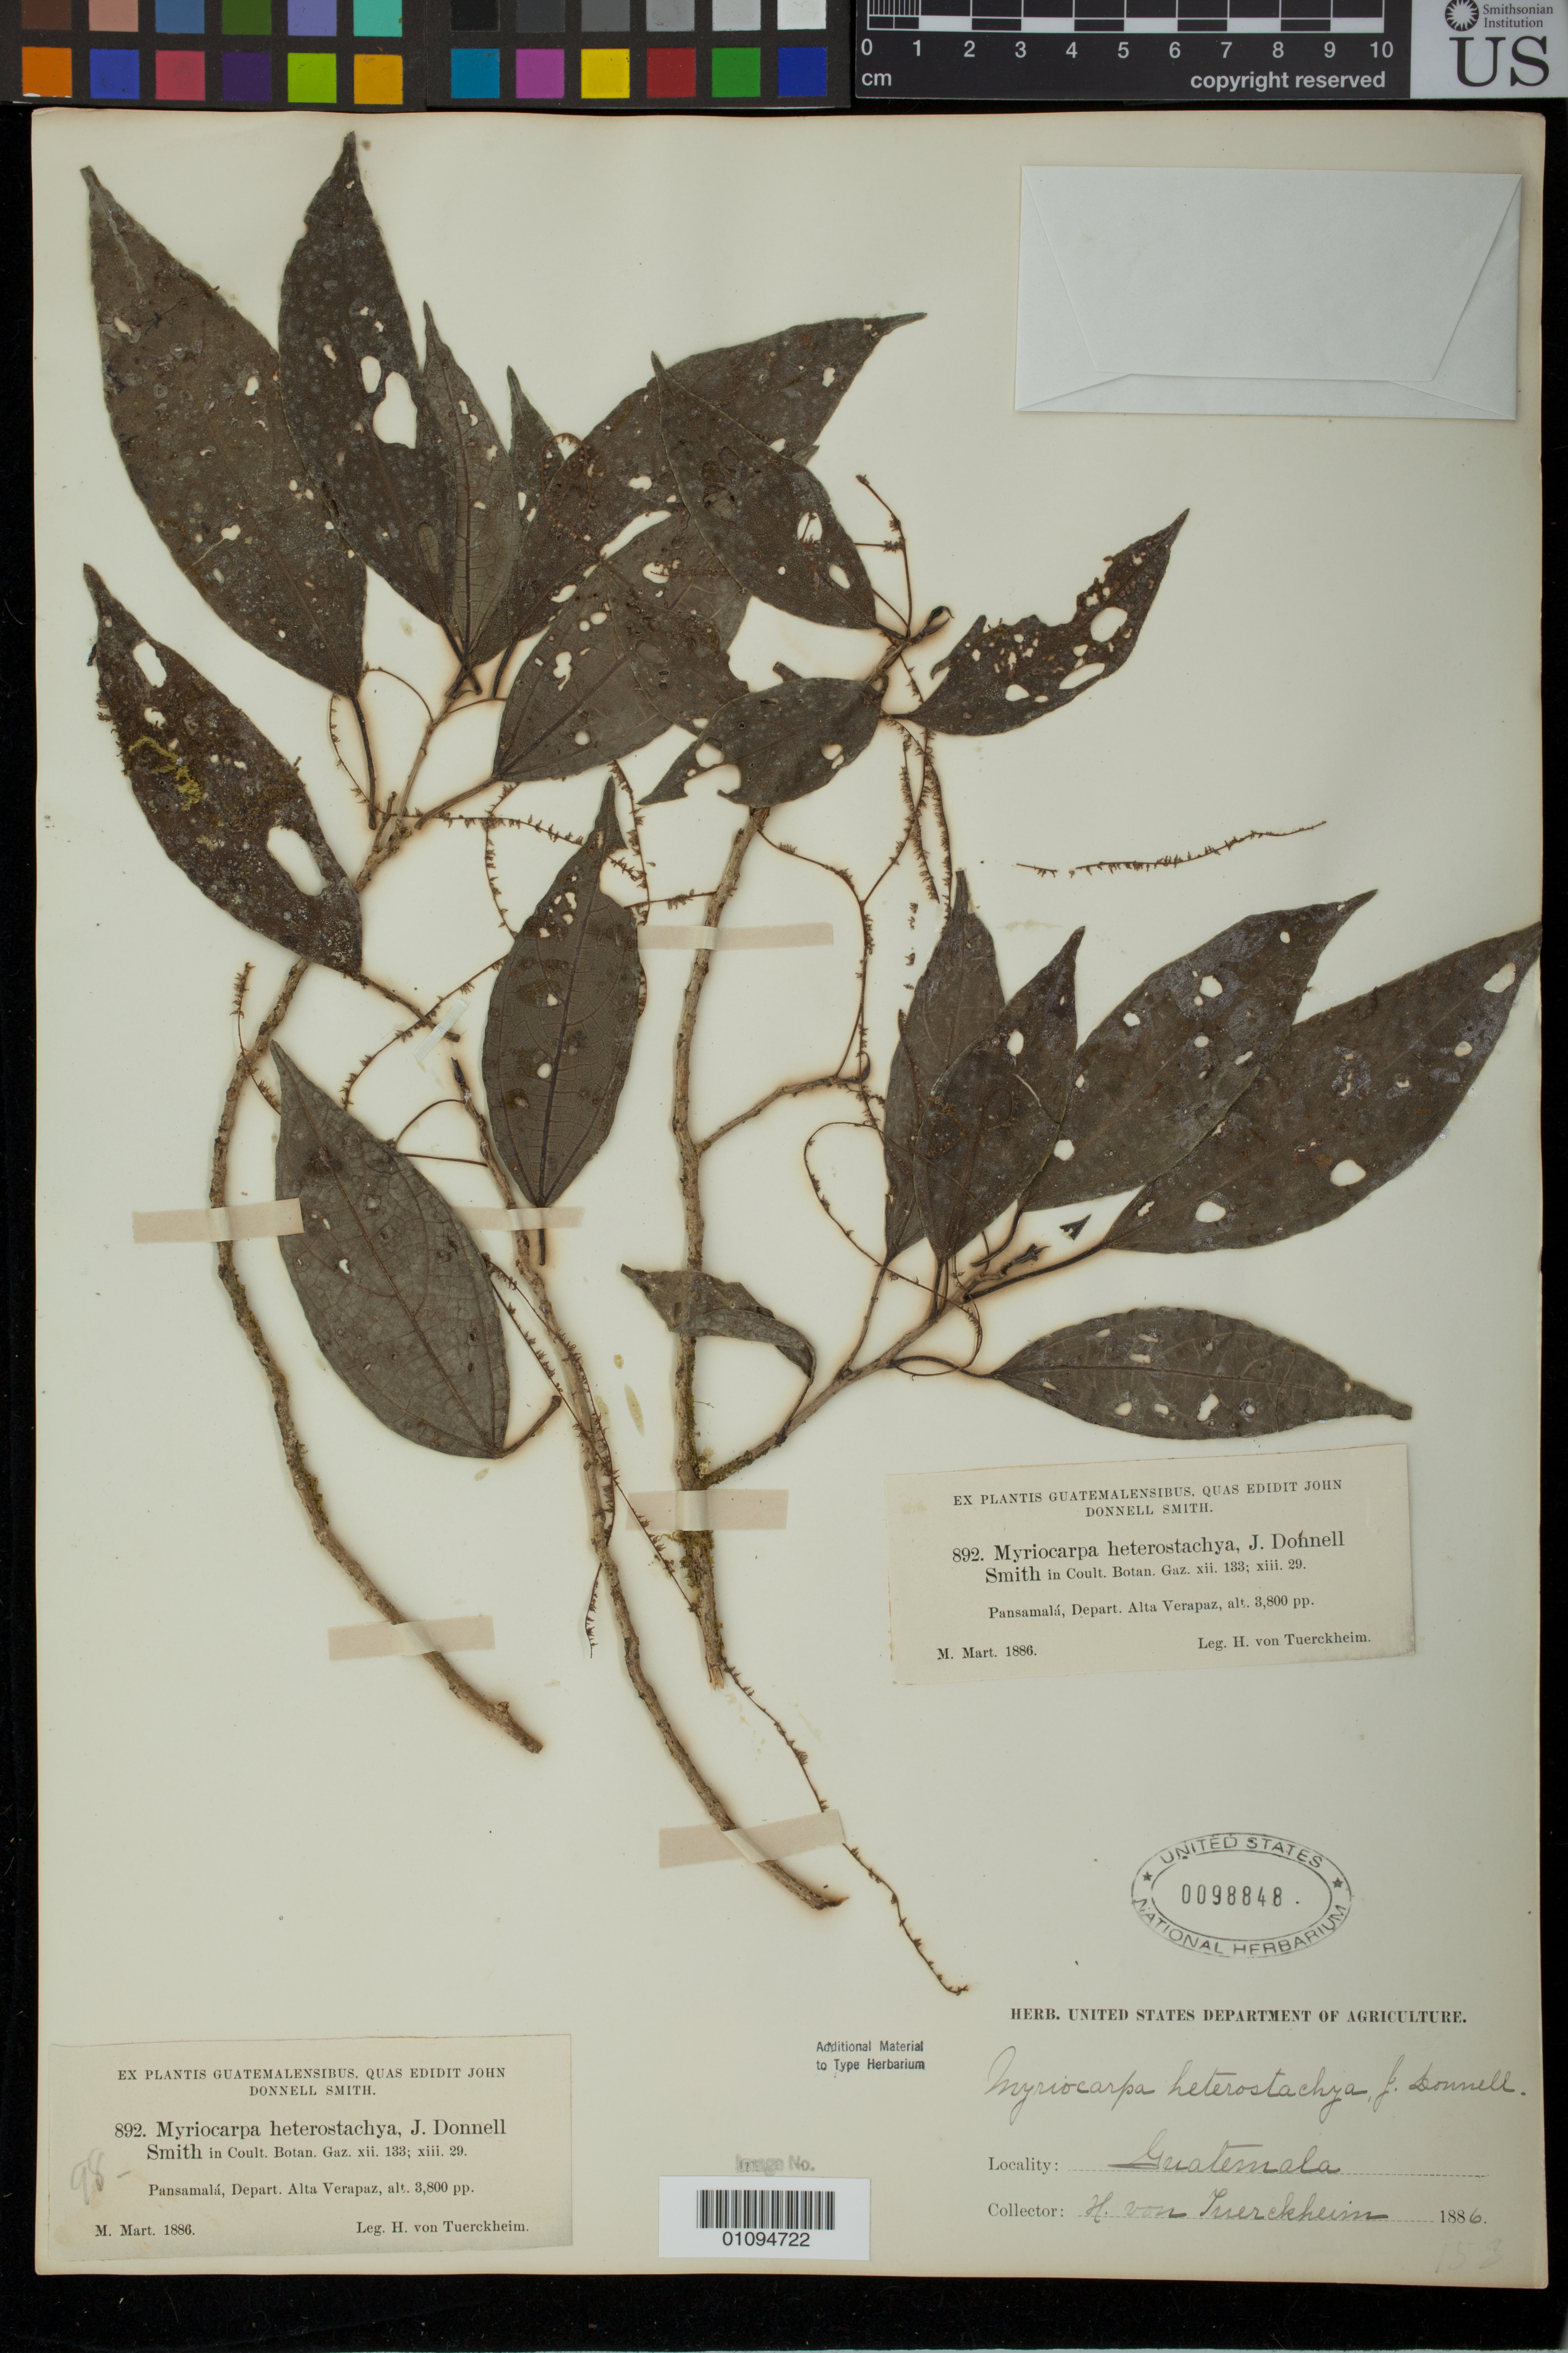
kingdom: Plantae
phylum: Tracheophyta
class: Magnoliopsida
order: Rosales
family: Urticaceae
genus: Myriocarpa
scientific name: Myriocarpa heterospicata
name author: Donn. Sm.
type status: Type Collection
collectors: H. von Türckheim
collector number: J.D.S. 892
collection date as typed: Mar 1886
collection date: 1886-03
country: Guatemala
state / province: Alta Verapaz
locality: Pansamalá forests.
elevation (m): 1158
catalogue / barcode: US 98848